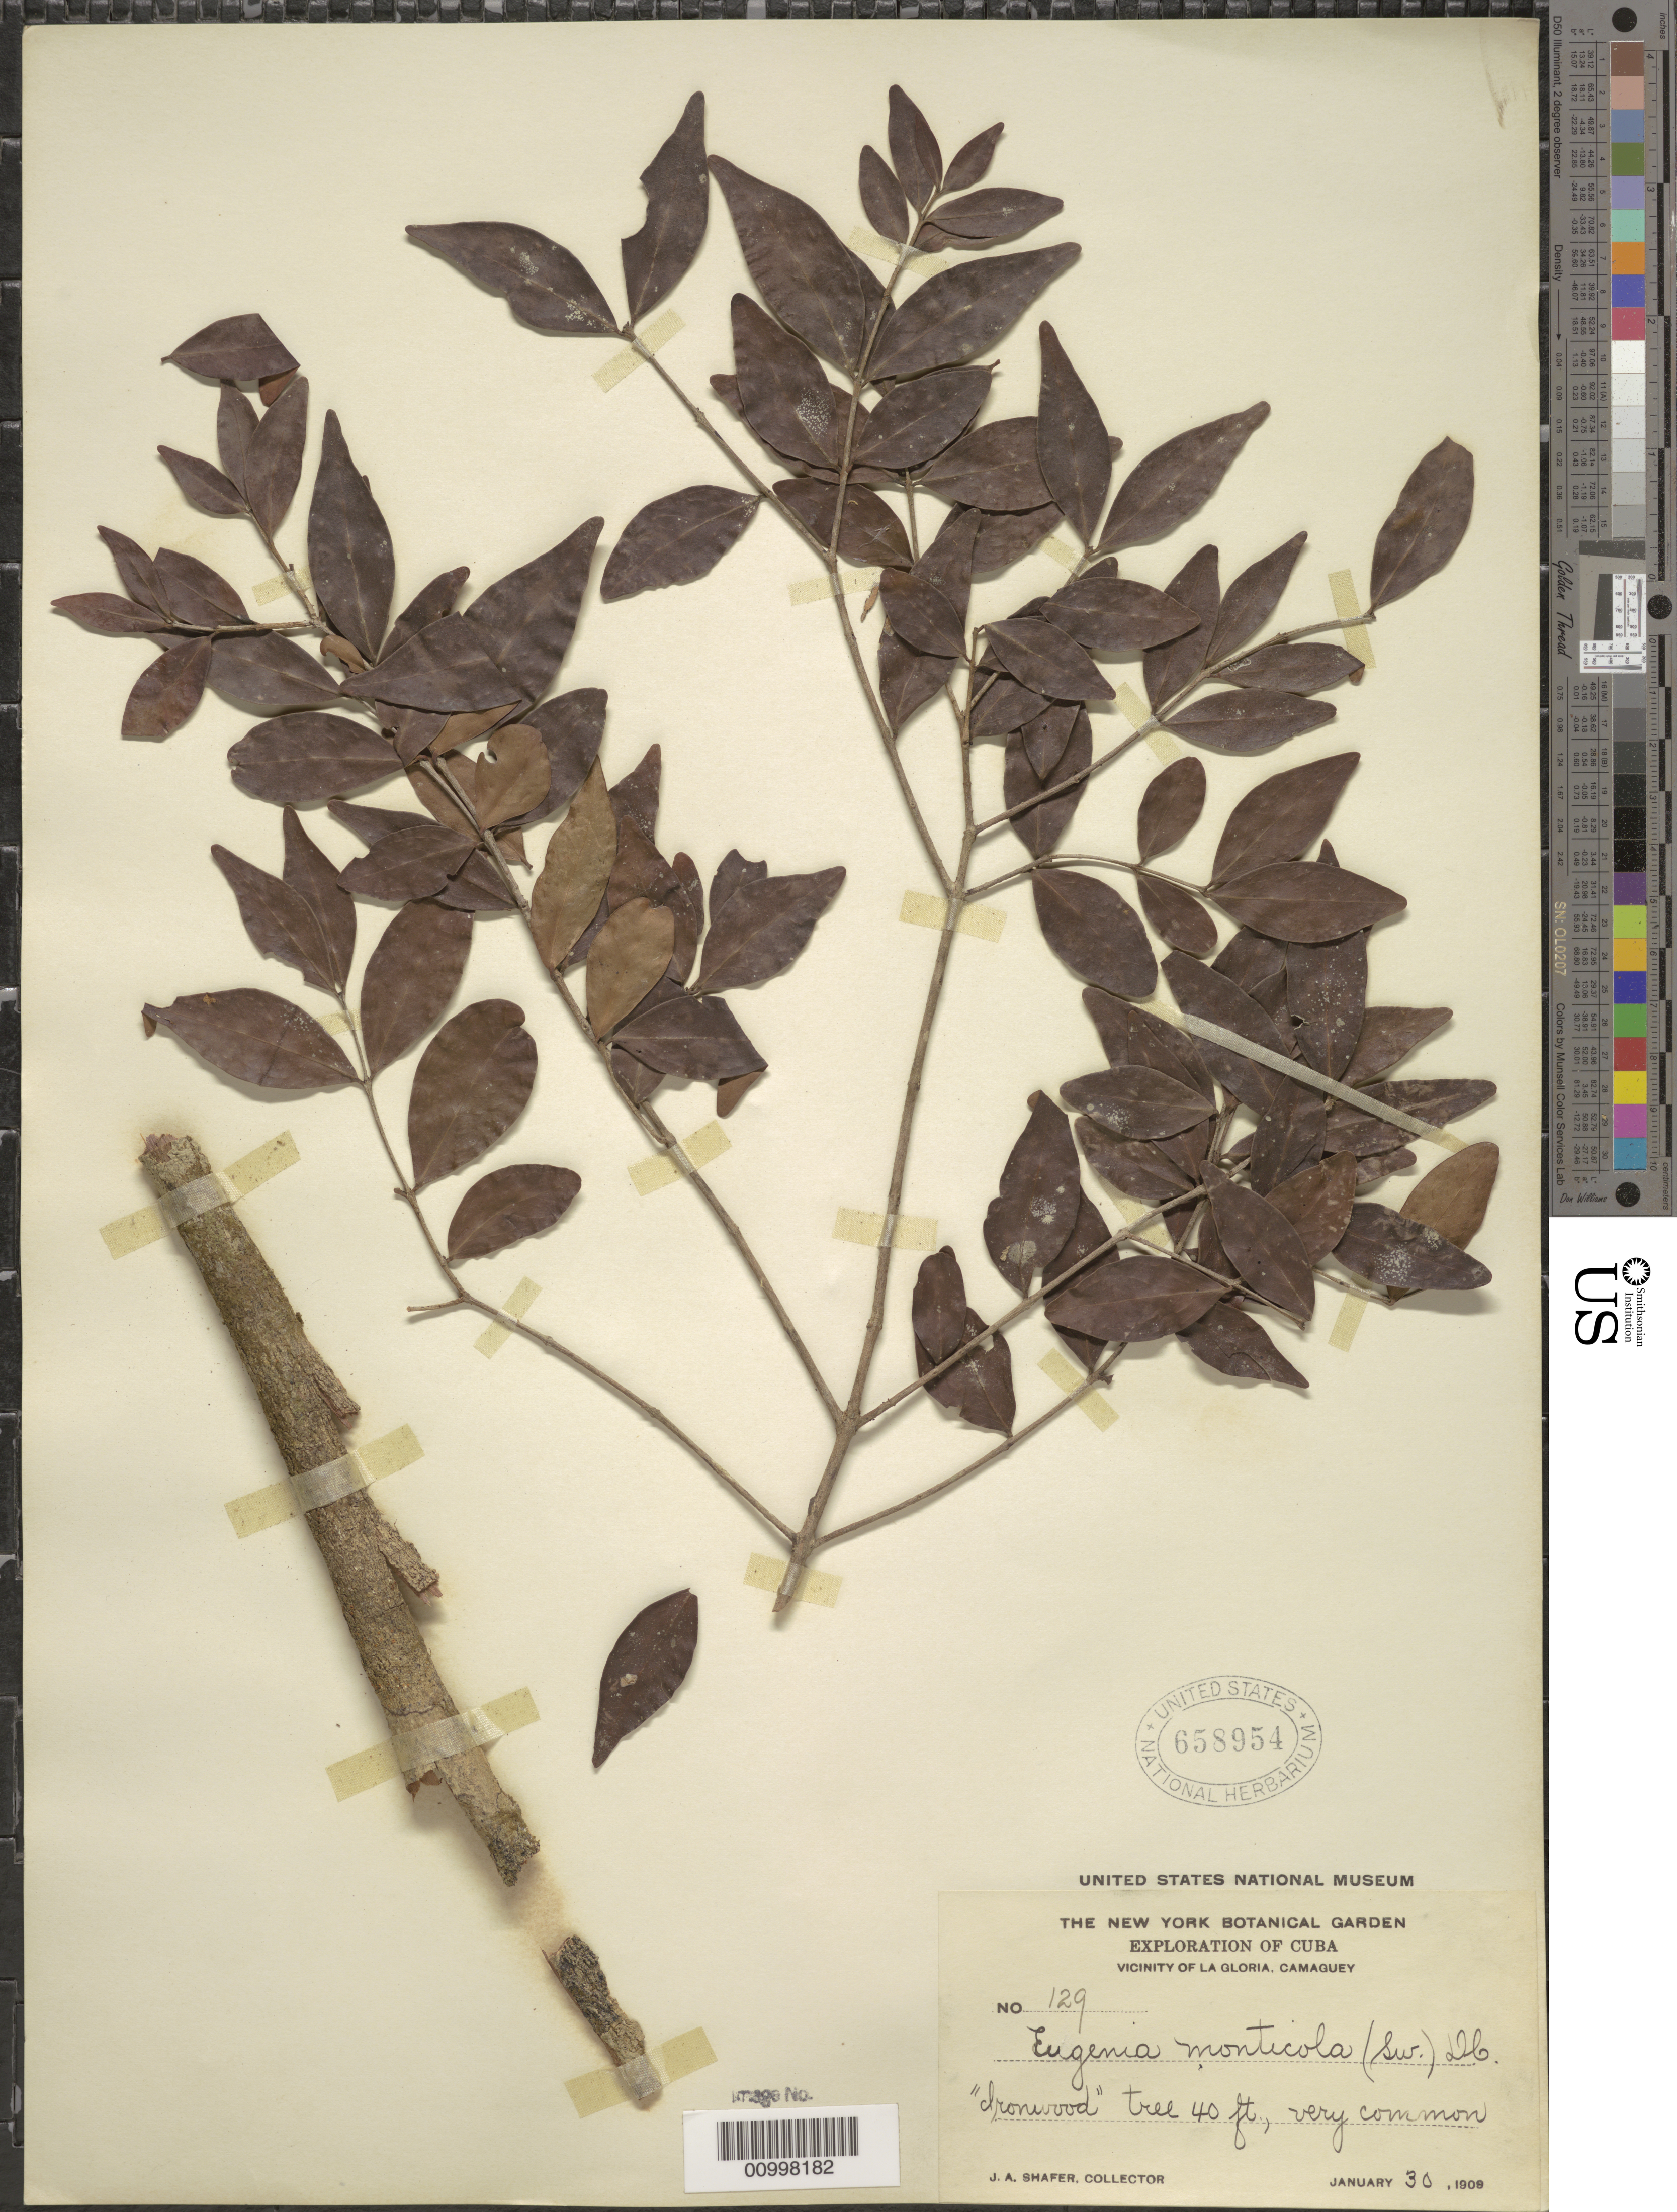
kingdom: Plantae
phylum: Tracheophyta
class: Magnoliopsida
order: Myrtales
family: Myrtaceae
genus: Eugenia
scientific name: Eugenia monticola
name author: (Sw.) DC.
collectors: J. A. Shafer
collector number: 129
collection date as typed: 30 Jan 1909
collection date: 1909-01-30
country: Cuba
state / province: Camagüey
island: Cuba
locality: Vicinity of La Gloria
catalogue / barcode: US 658954